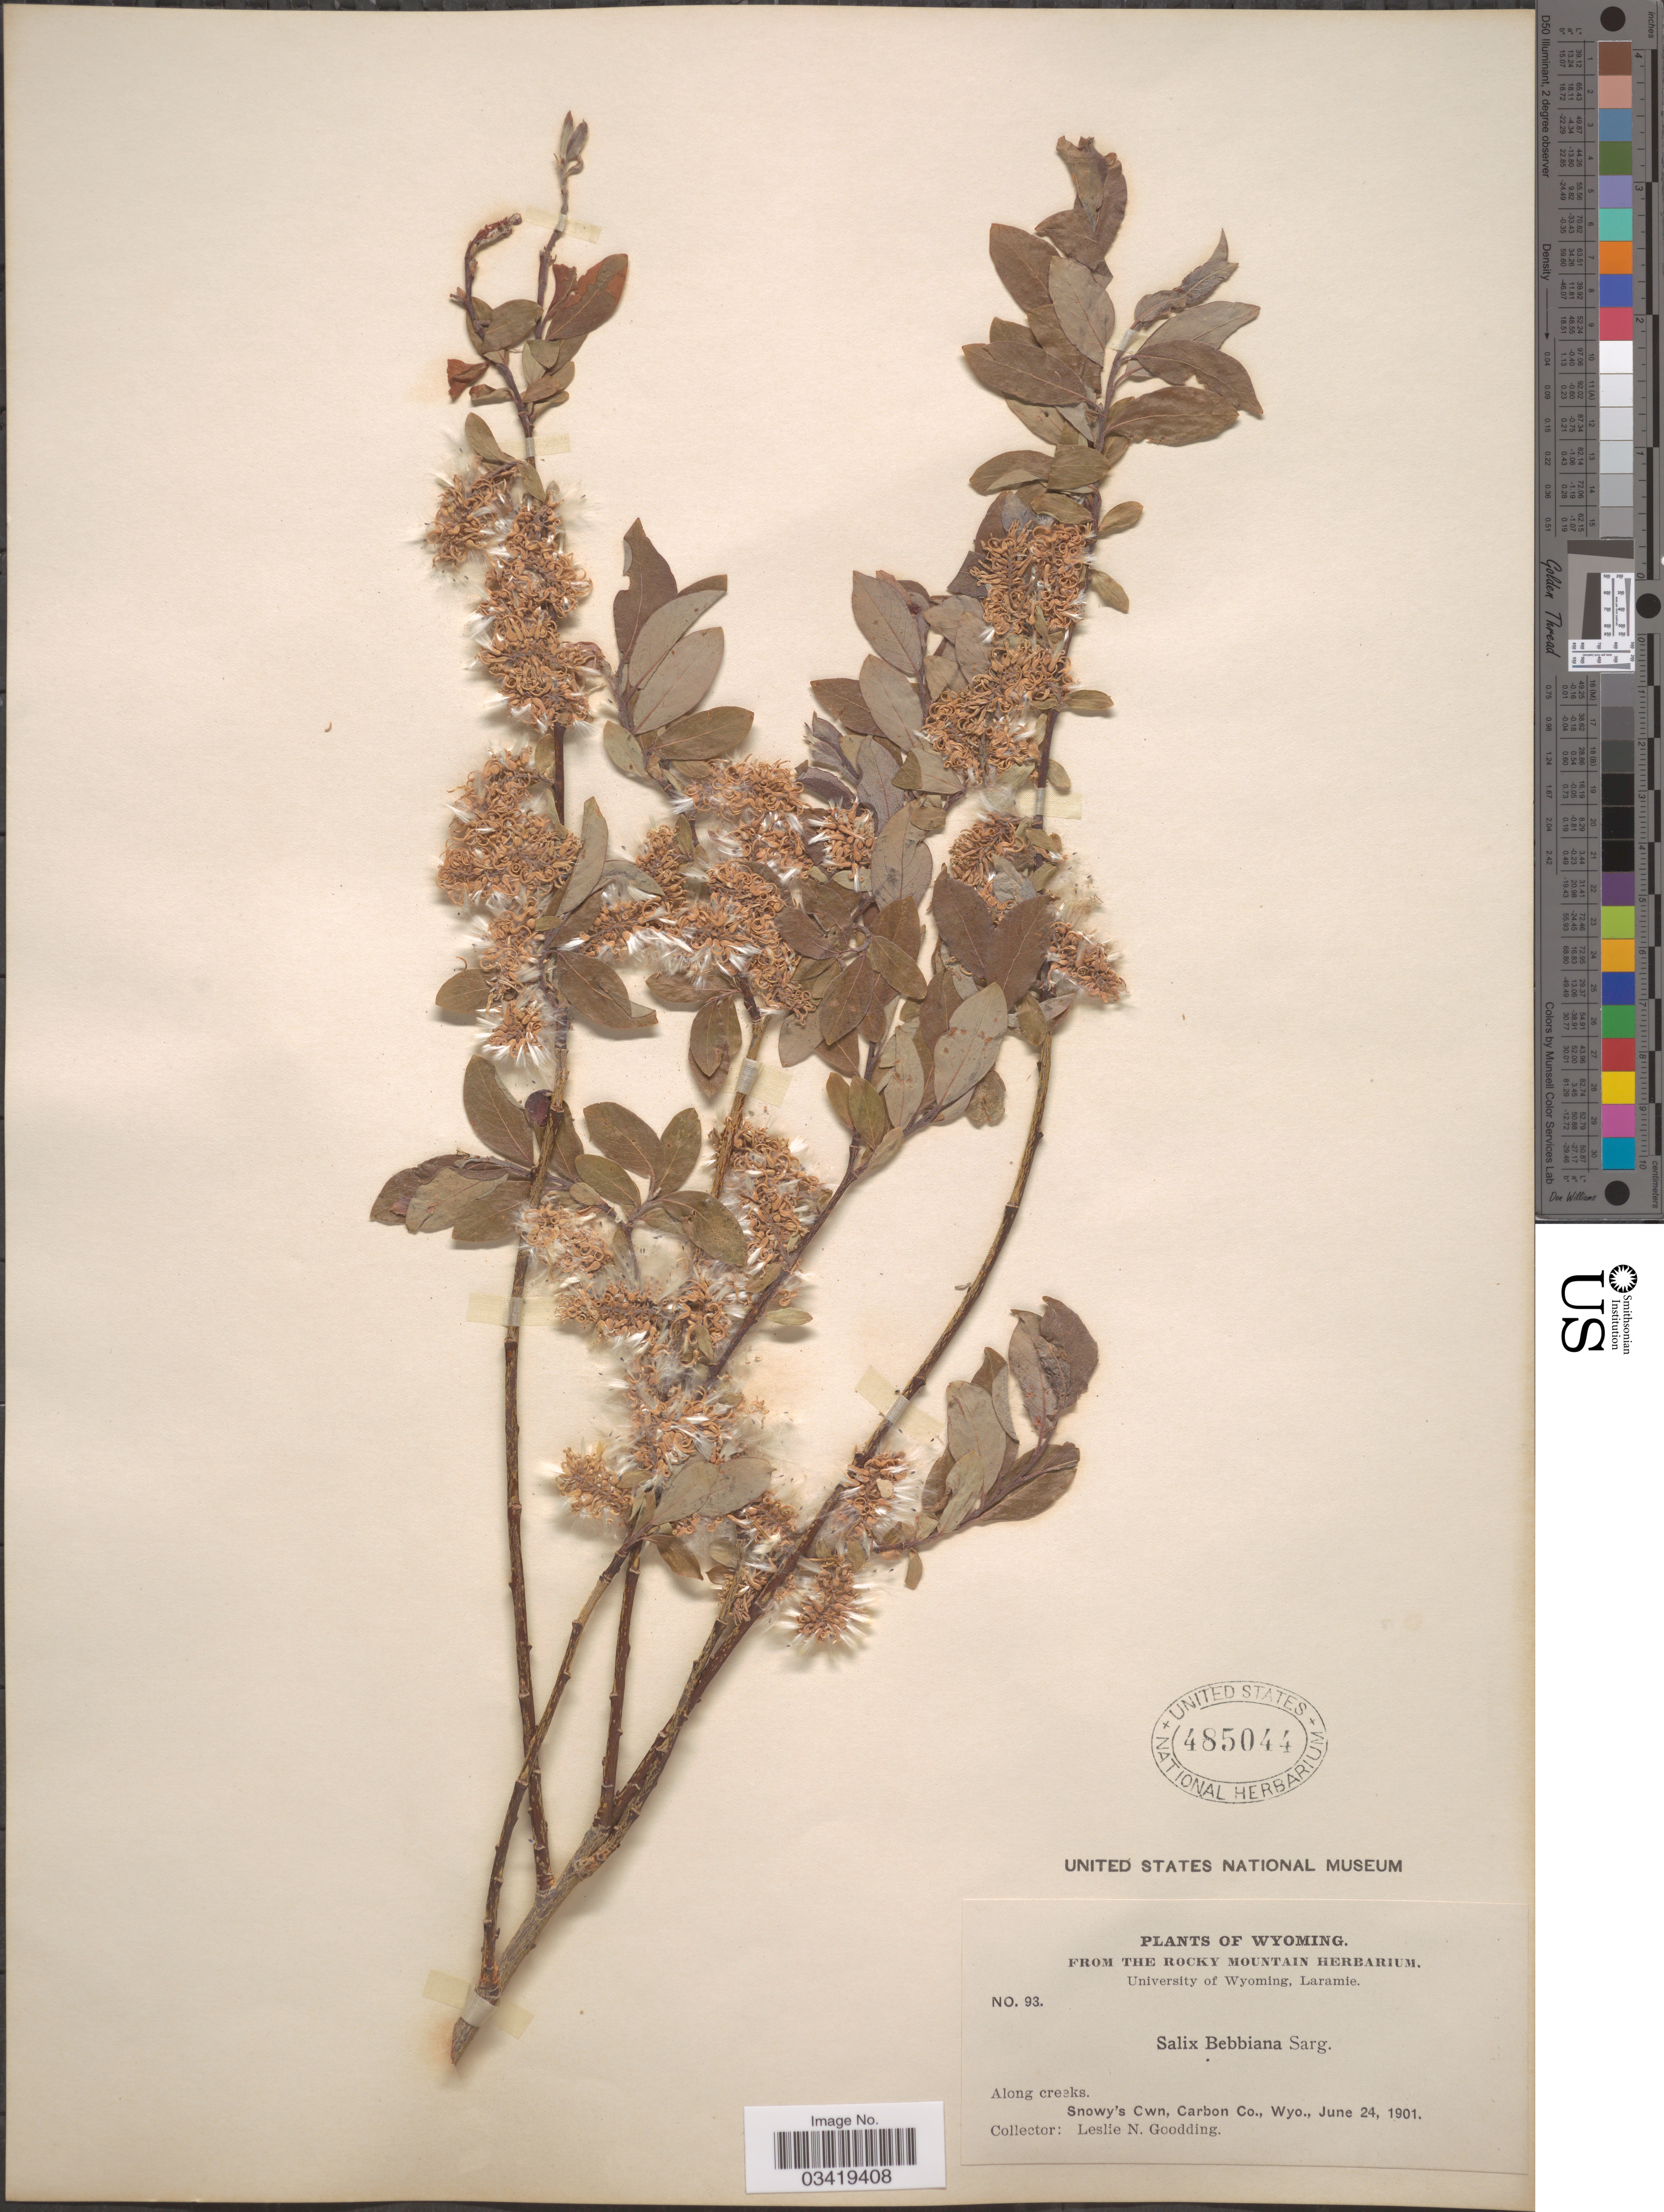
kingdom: Plantae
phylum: Tracheophyta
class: Magnoliopsida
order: Malpighiales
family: Salicaceae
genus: Salix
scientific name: Salix bebbiana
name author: Sarg.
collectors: L. N. Goodding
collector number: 93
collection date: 1901-06-24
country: United States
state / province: Wyoming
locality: Snowy's Cwn, Carbon Co.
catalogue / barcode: US 485044